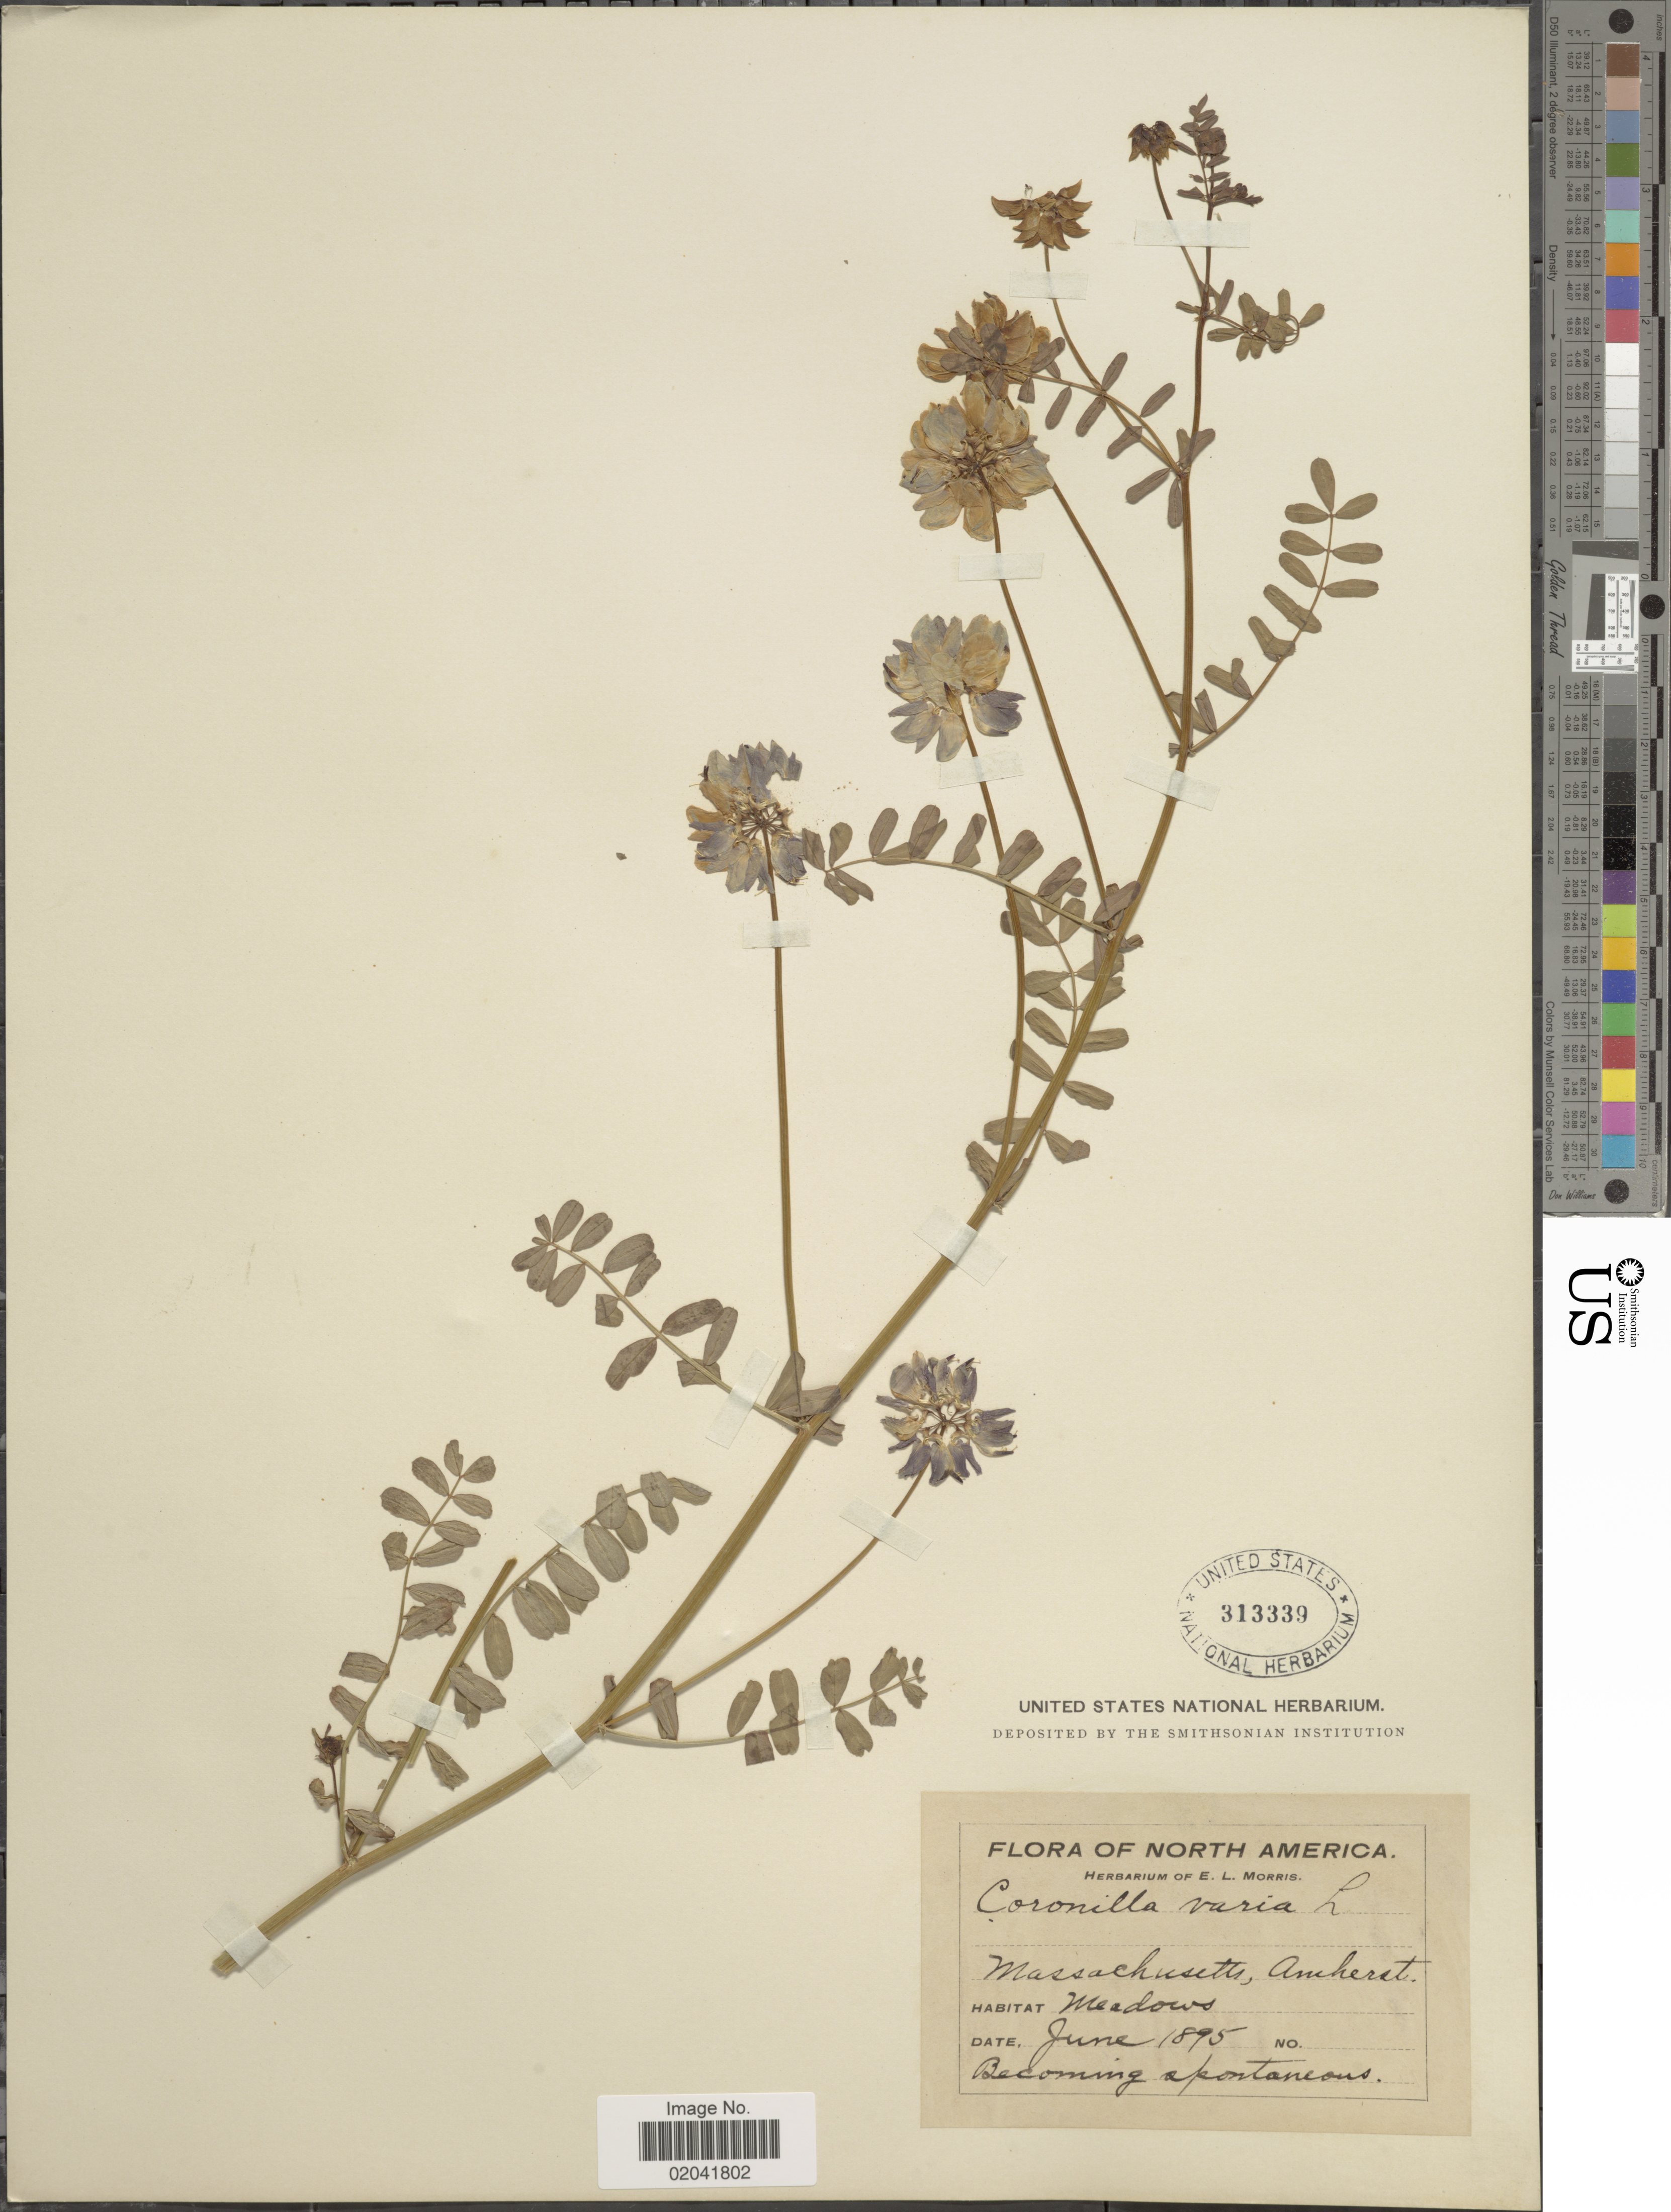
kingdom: Plantae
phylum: Tracheophyta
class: Magnoliopsida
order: Fabales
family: Fabaceae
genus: Coronilla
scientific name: Coronilla varia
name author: L.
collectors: ex herb. E.L. Morris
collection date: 1895-06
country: United States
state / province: Massachusetts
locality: Amherst, Meadows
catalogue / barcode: US 313339